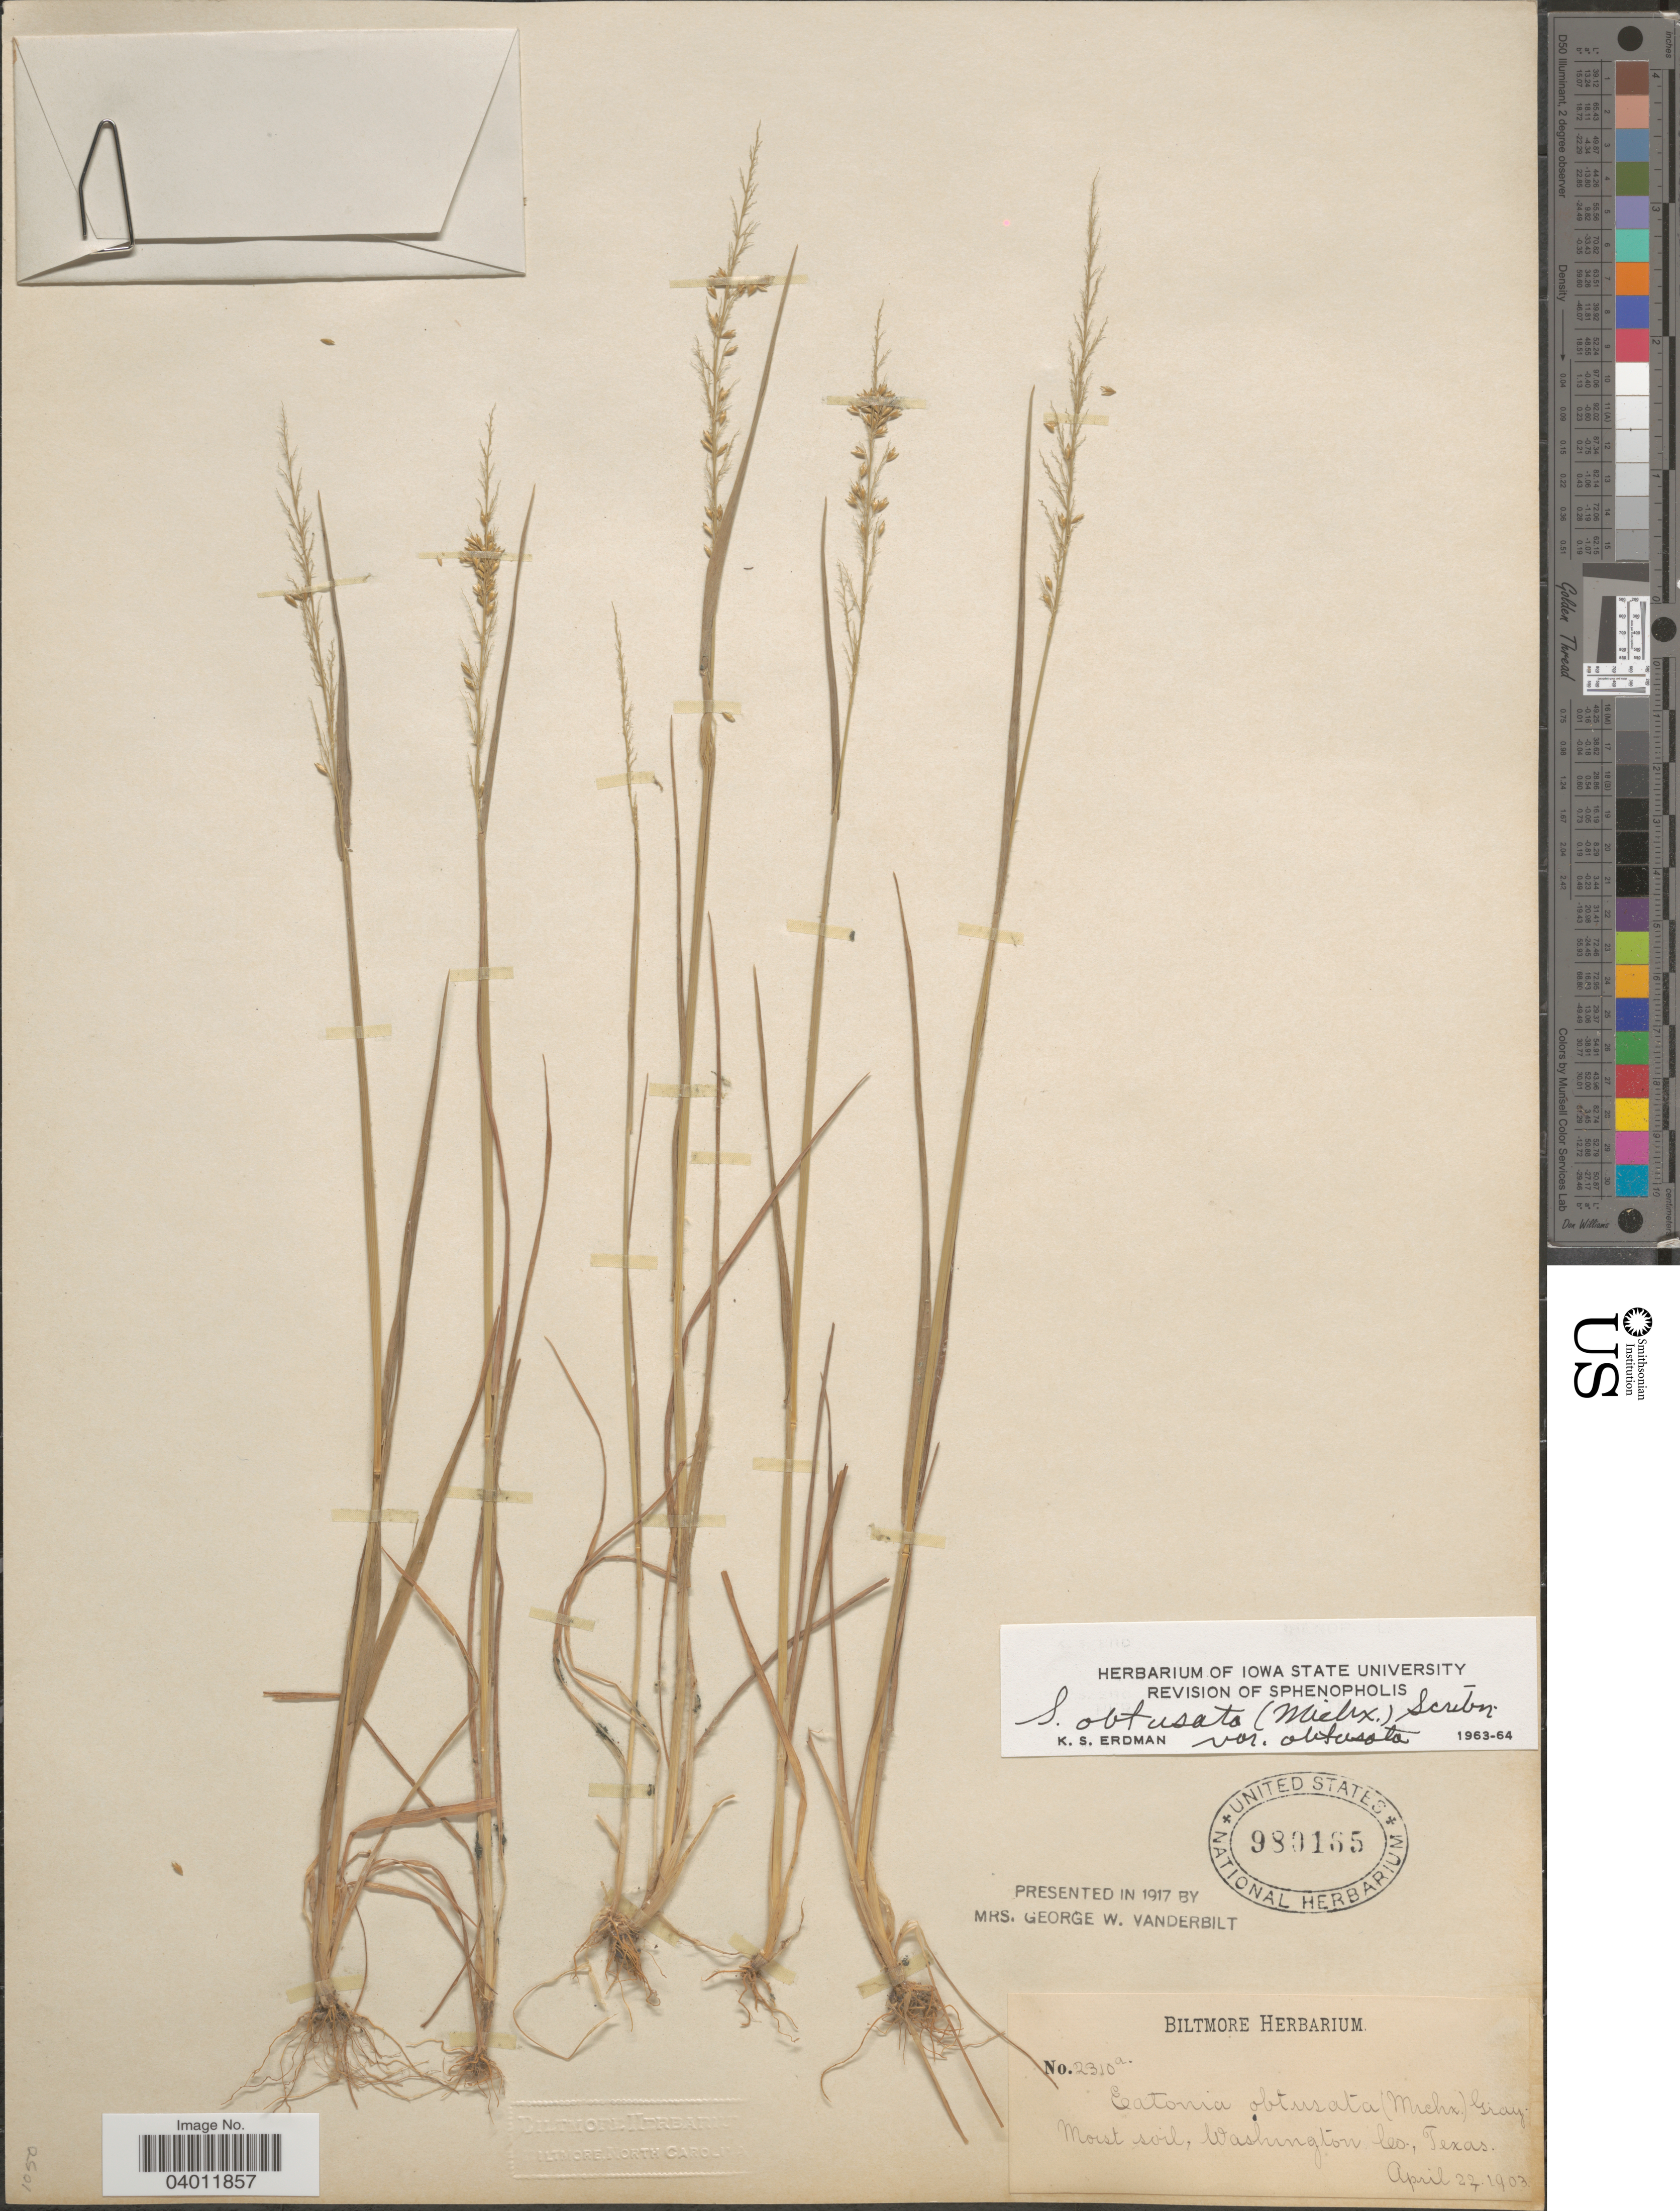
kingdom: Plantae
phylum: Tracheophyta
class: Liliopsida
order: Poales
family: Poaceae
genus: Sphenopholis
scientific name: Sphenopholis obtusata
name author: (Michx.) Scribn.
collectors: ex herb. Biltmore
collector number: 2310a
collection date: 1903-04-22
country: United States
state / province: Texas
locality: Washington Co.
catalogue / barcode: US 980165